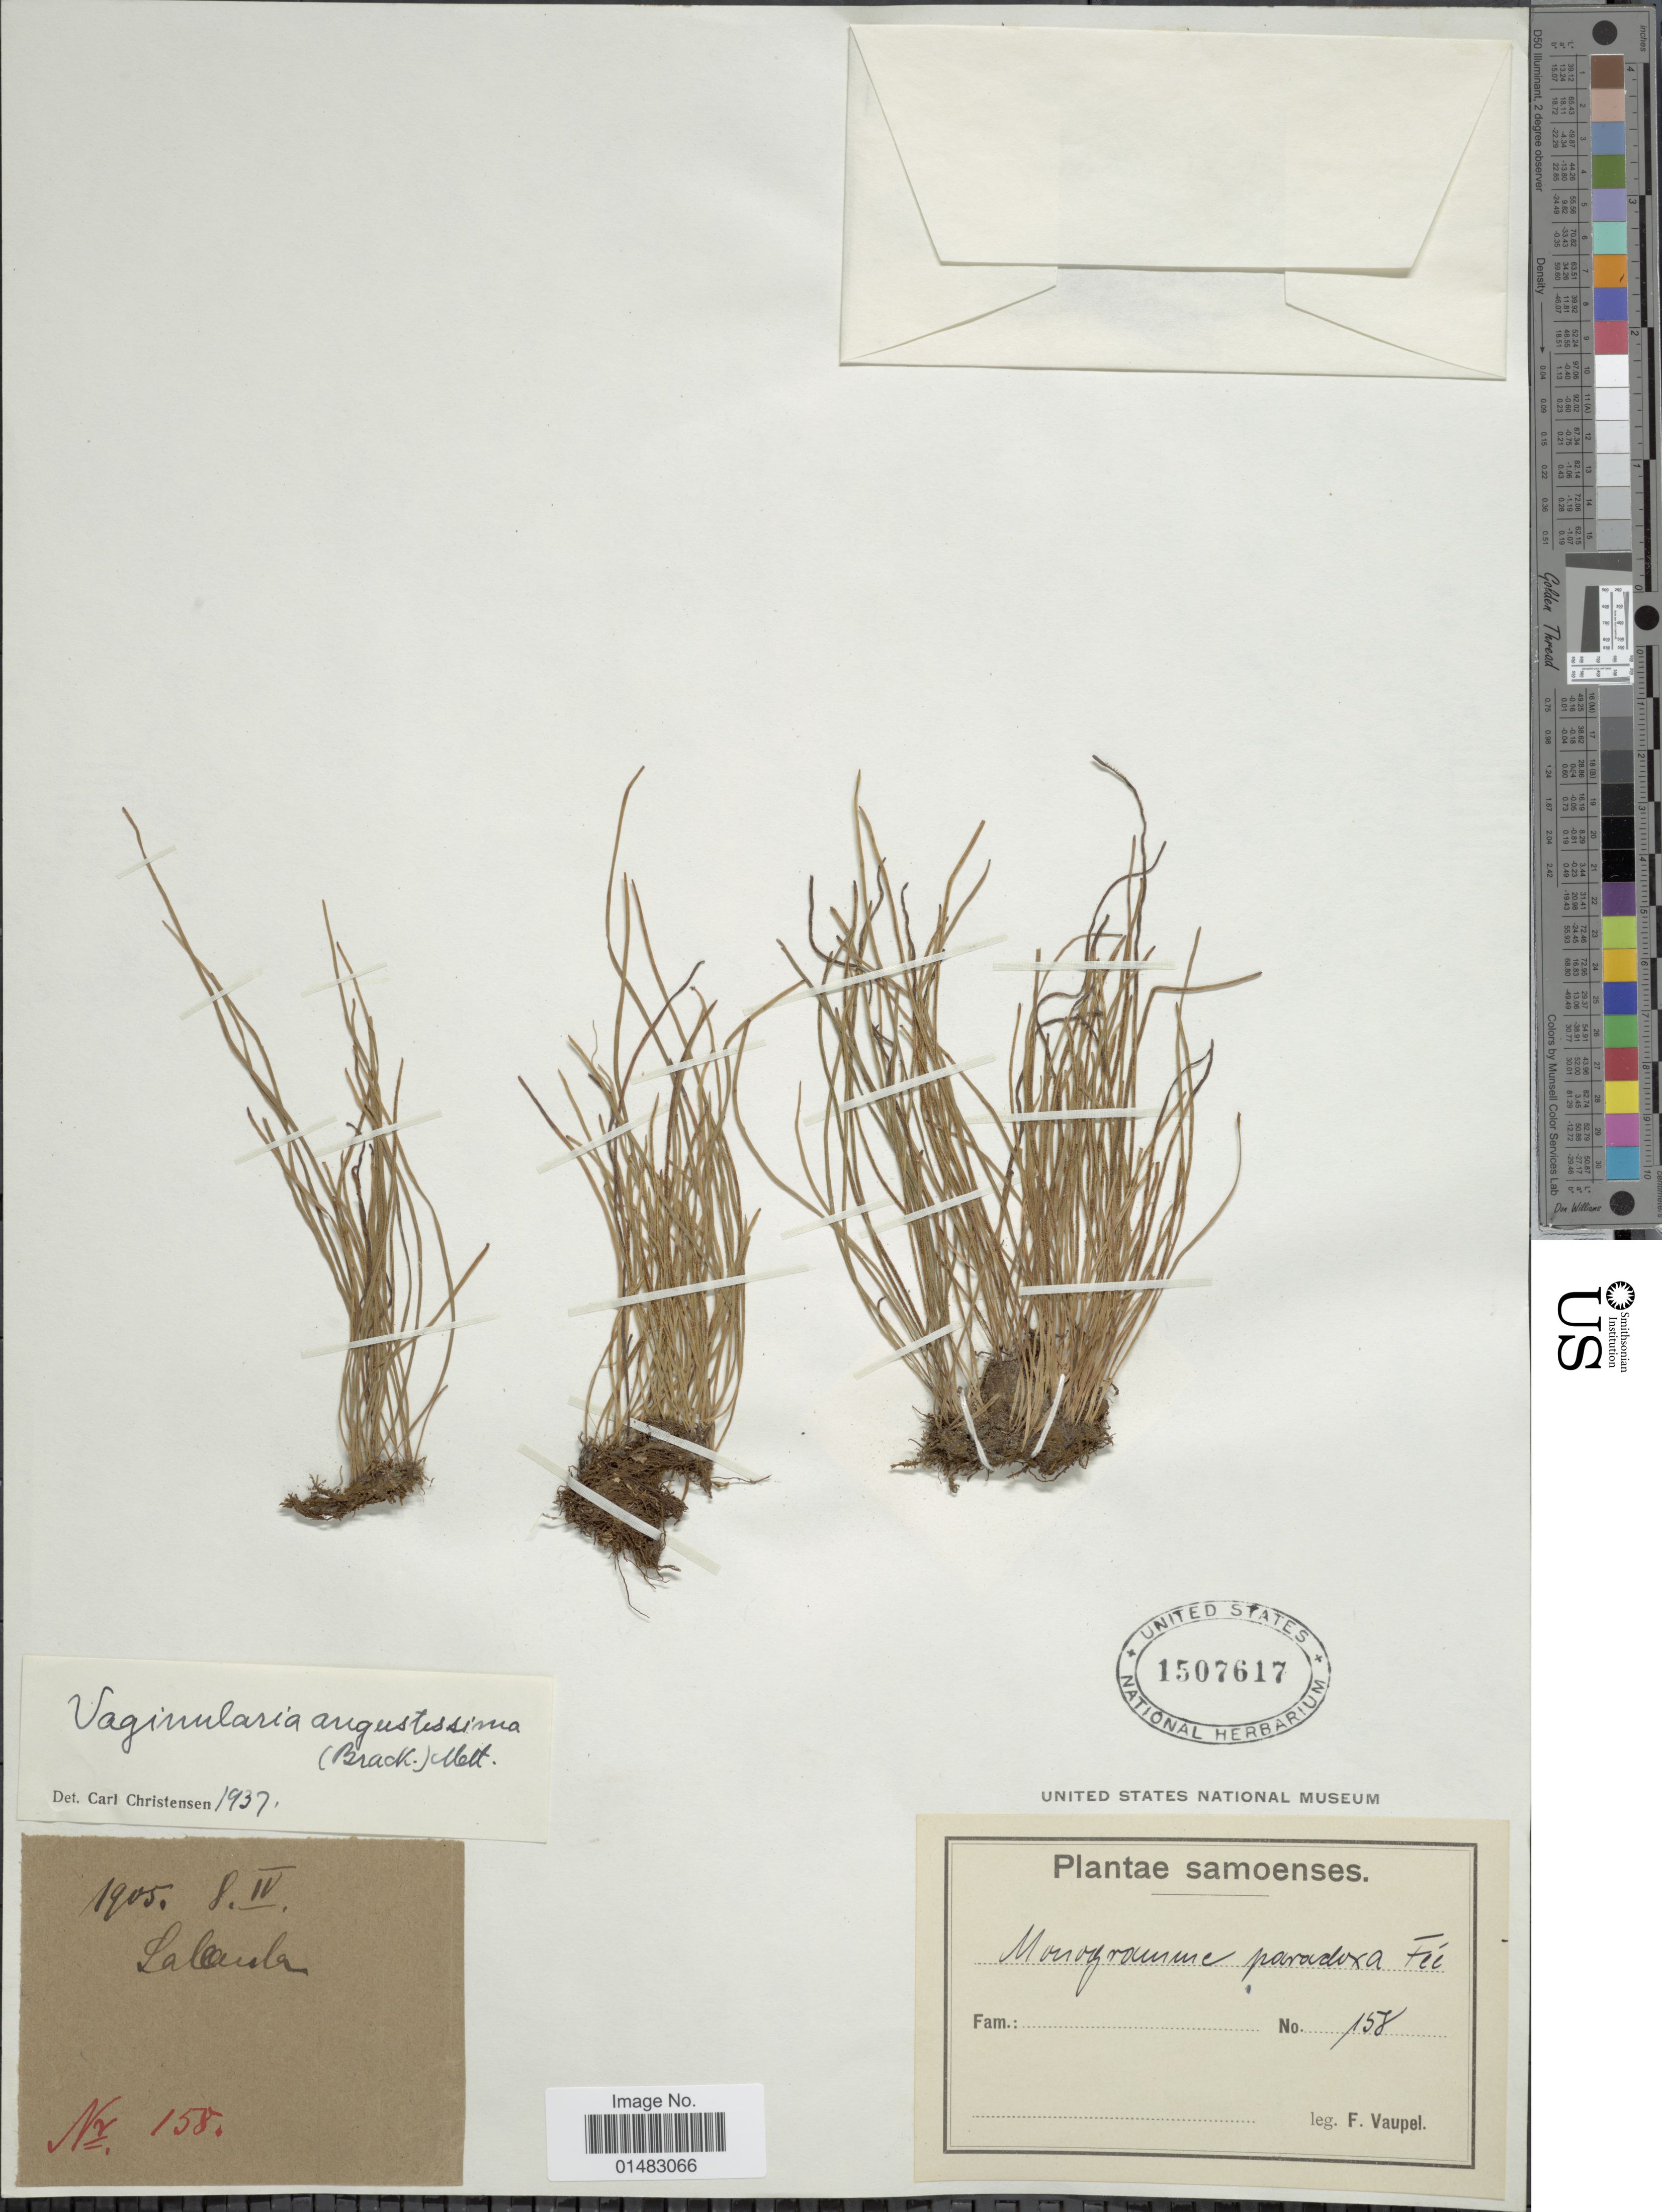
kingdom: Plantae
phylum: Tracheophyta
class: Polypodiopsida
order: Polypodiales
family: Pteridaceae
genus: Vaginularia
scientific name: Vaginularia angustissima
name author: (Brack.) Mett.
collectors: F. Vaupel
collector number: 158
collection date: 1905-04-08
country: Samoa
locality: Samoenses, Laleaula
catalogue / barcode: US 1507617